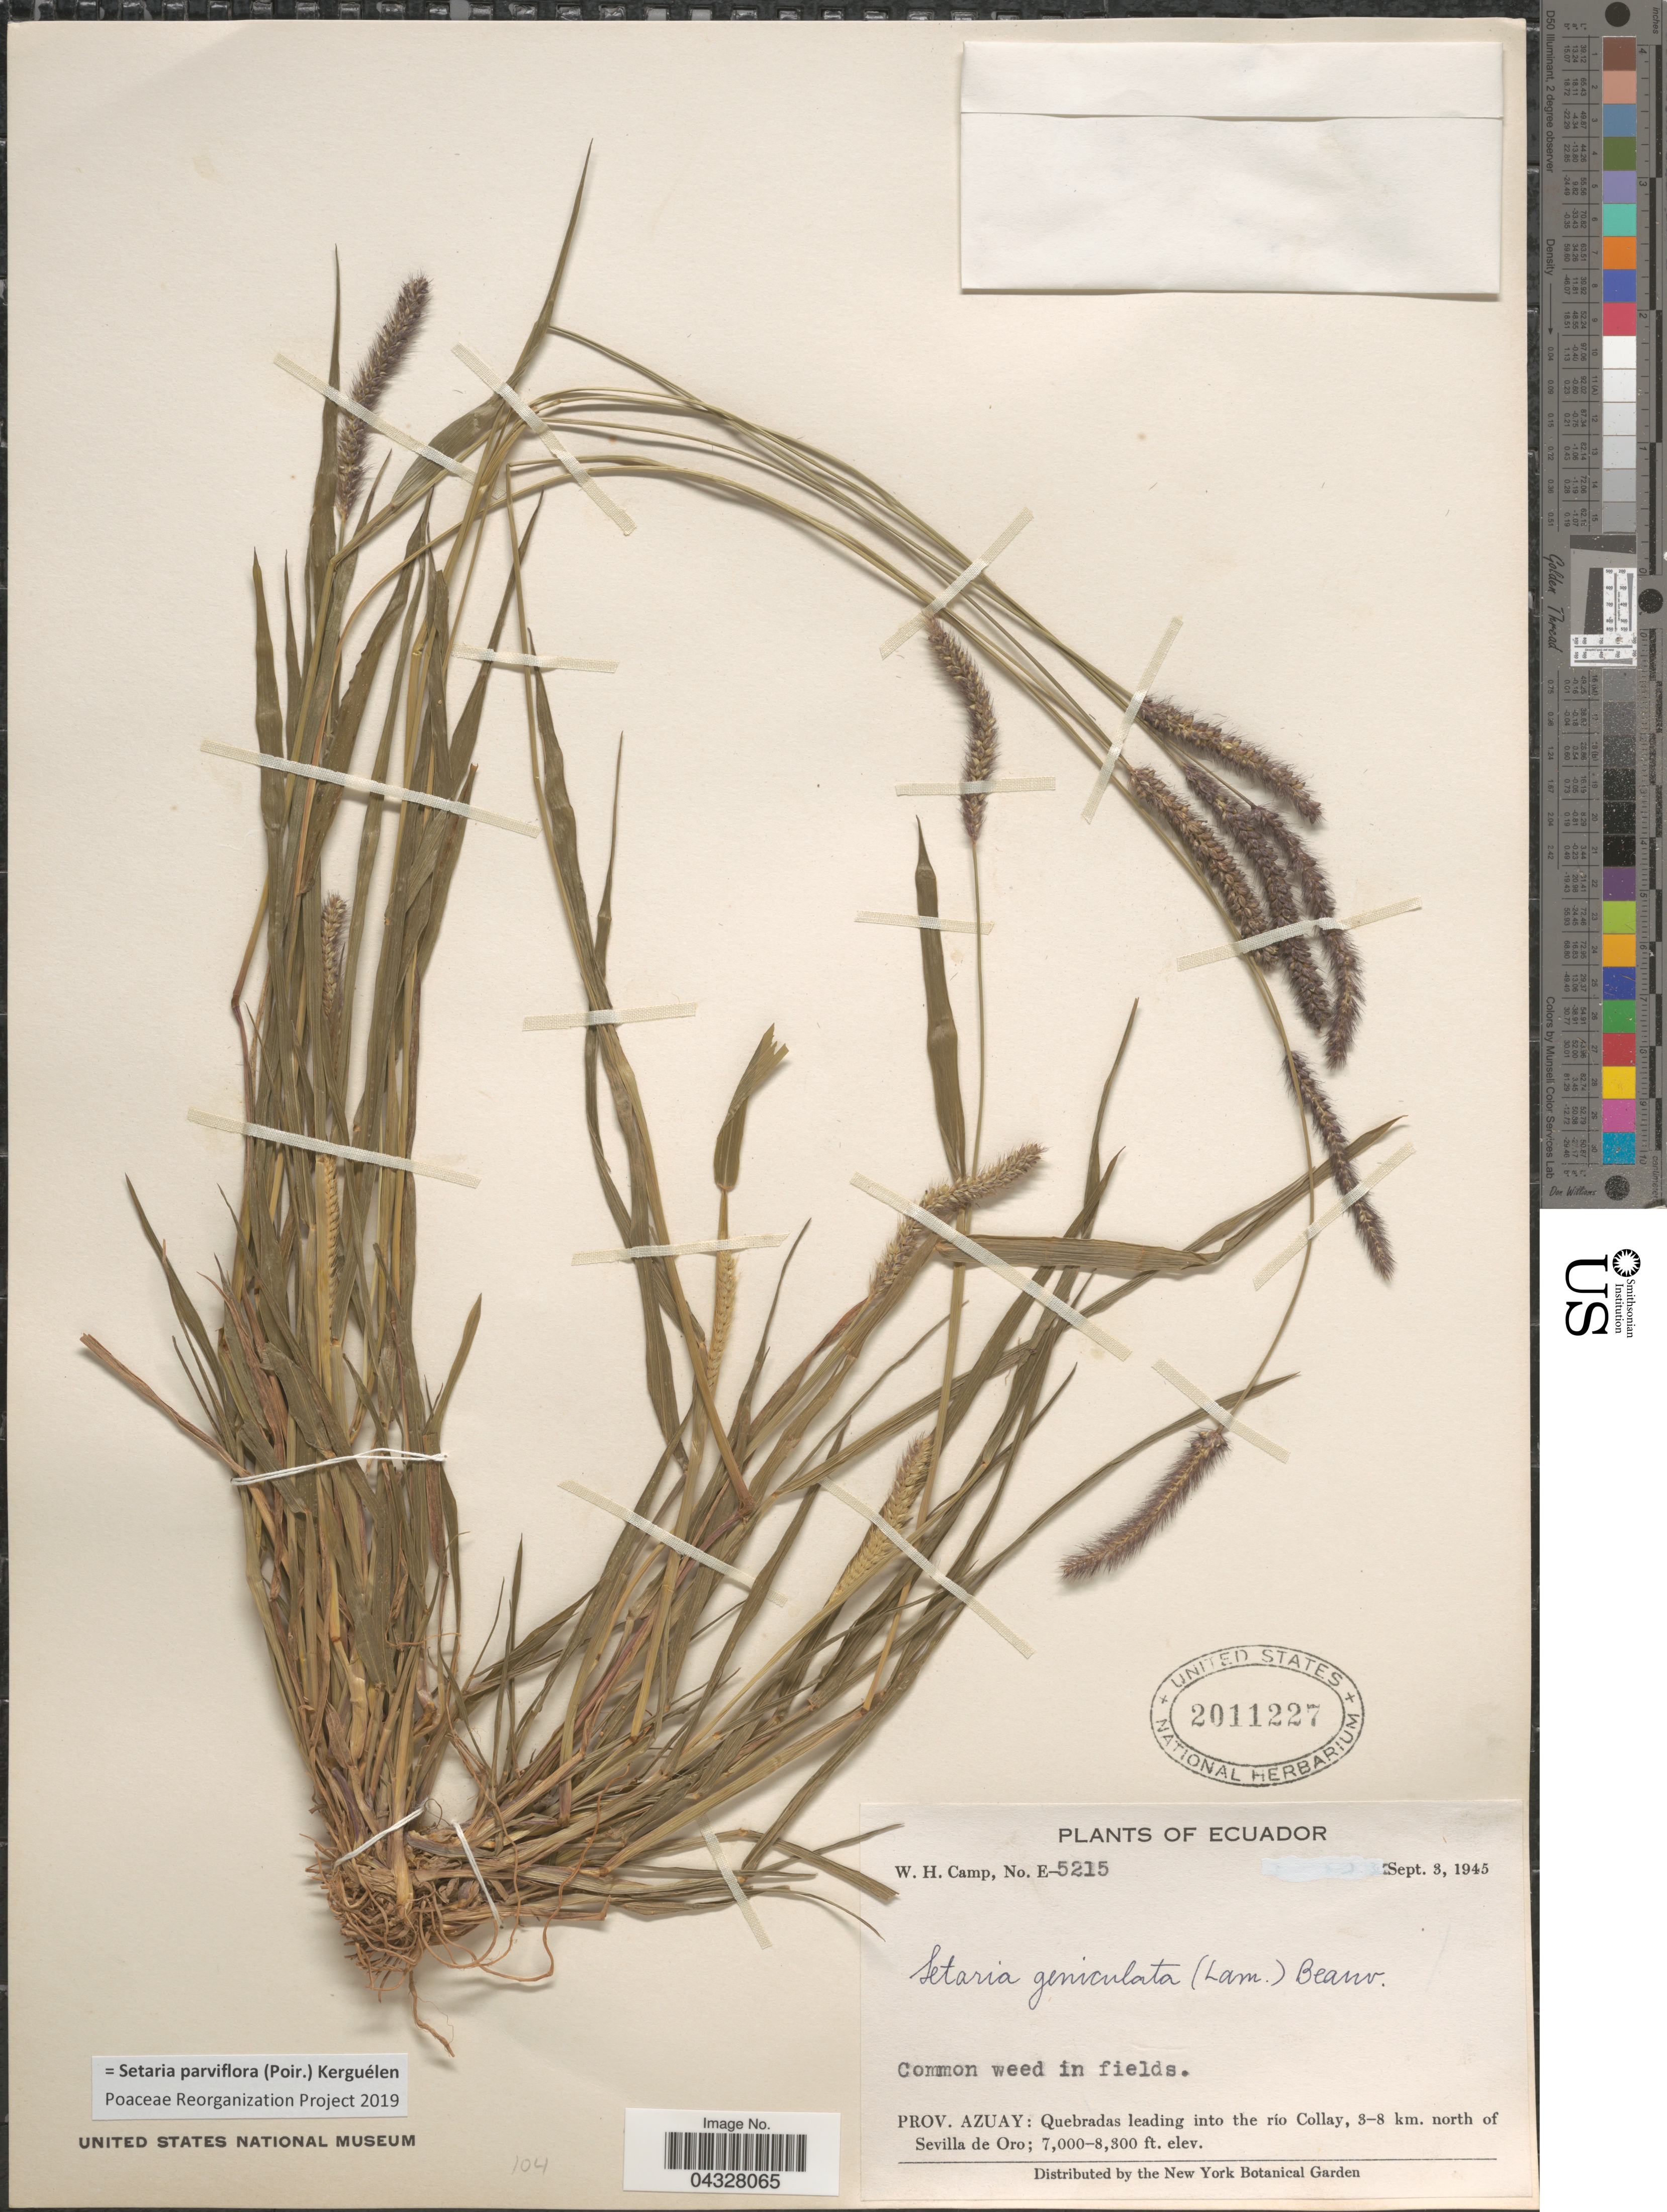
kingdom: Plantae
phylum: Tracheophyta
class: Liliopsida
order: Poales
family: Poaceae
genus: Setaria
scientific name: Setaria parviflora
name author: (Poir.) Kerguélen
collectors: W. H. Camp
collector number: E-5215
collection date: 1945-09-03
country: Ecuador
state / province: Azuay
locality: Quebradas leading into the río Collay, 3-8 km. north of Sevilla de Oro.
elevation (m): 2134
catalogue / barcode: US 2011227